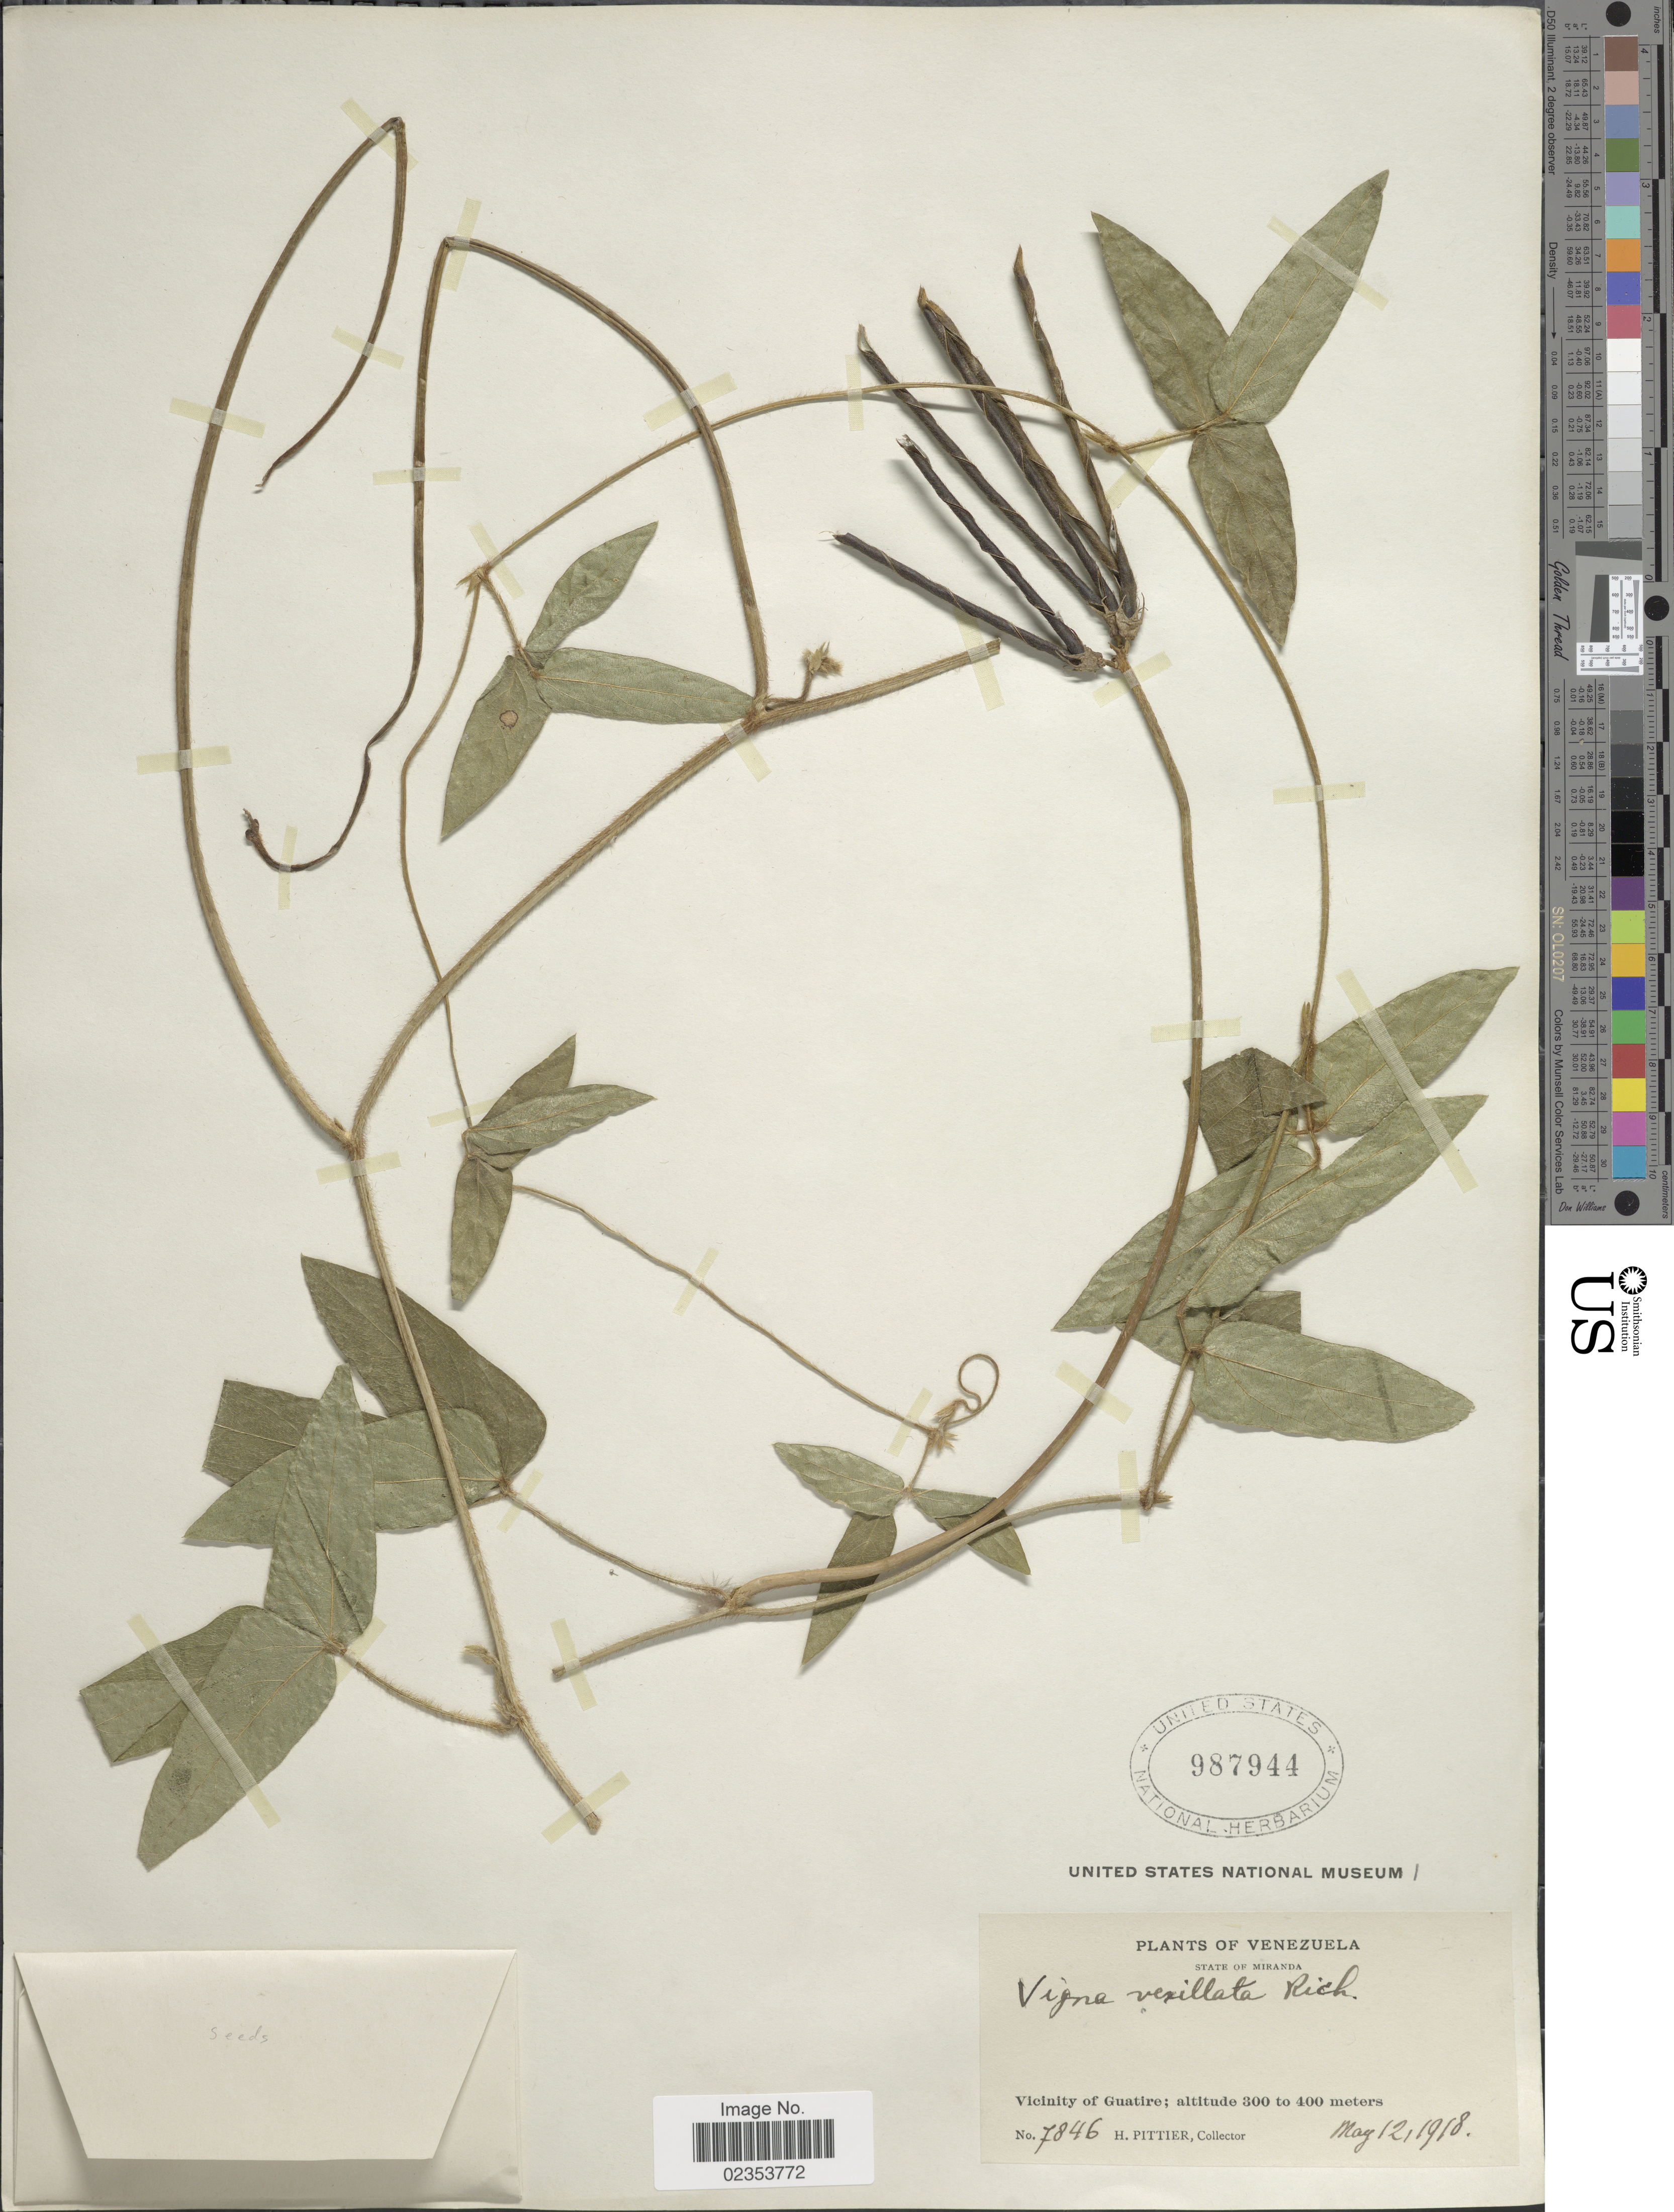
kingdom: Plantae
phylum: Tracheophyta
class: Magnoliopsida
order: Fabales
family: Fabaceae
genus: Vigna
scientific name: Vigna vexillata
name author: (L.) A. Rich.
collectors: H. F. Pittier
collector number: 7846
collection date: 1918-05-12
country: Venezuela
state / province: Miranda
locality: Vicinity of Guatire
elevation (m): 300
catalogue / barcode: US 987944